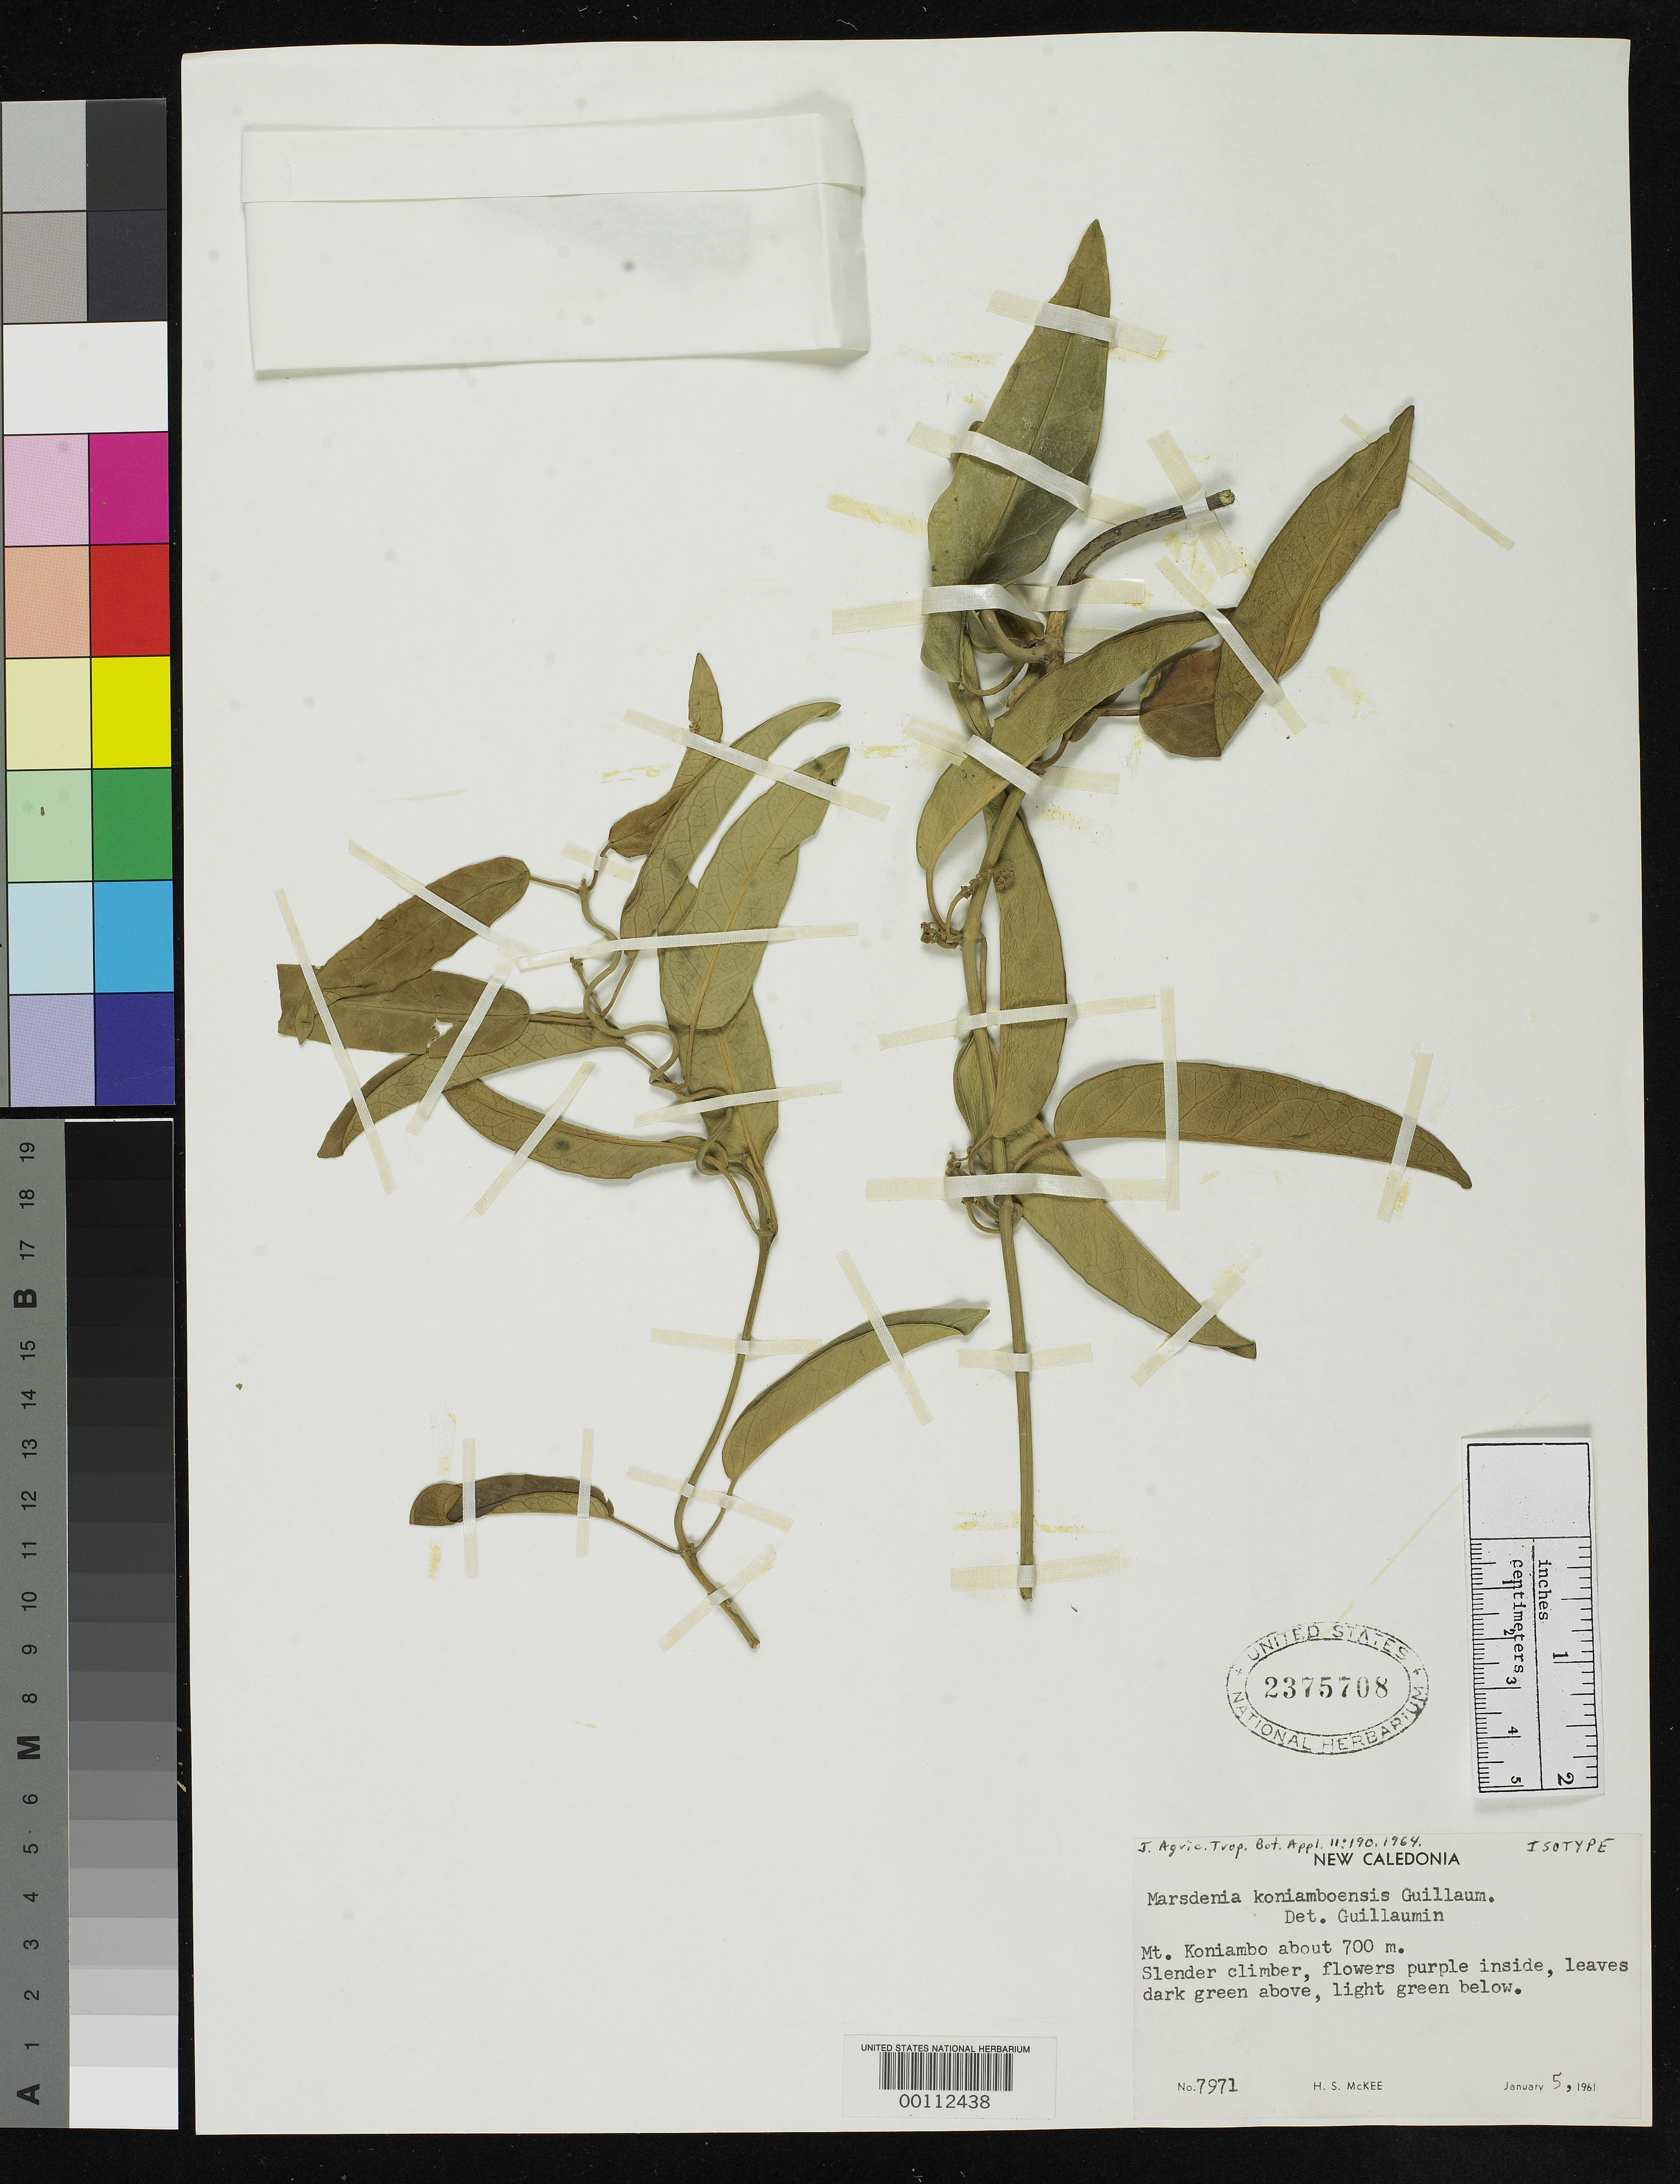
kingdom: Plantae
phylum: Tracheophyta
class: Magnoliopsida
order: Gentianales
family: Apocynaceae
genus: Marsdenia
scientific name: Marsdenia koniamboensis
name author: Guillaumin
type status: Isotype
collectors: H. S. MacKee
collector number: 7971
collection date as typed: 05 Jan 1961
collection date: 1961-01-05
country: New Caledonia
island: New Caledonia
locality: Mt. Koniambo.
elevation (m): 700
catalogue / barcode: US 2375708